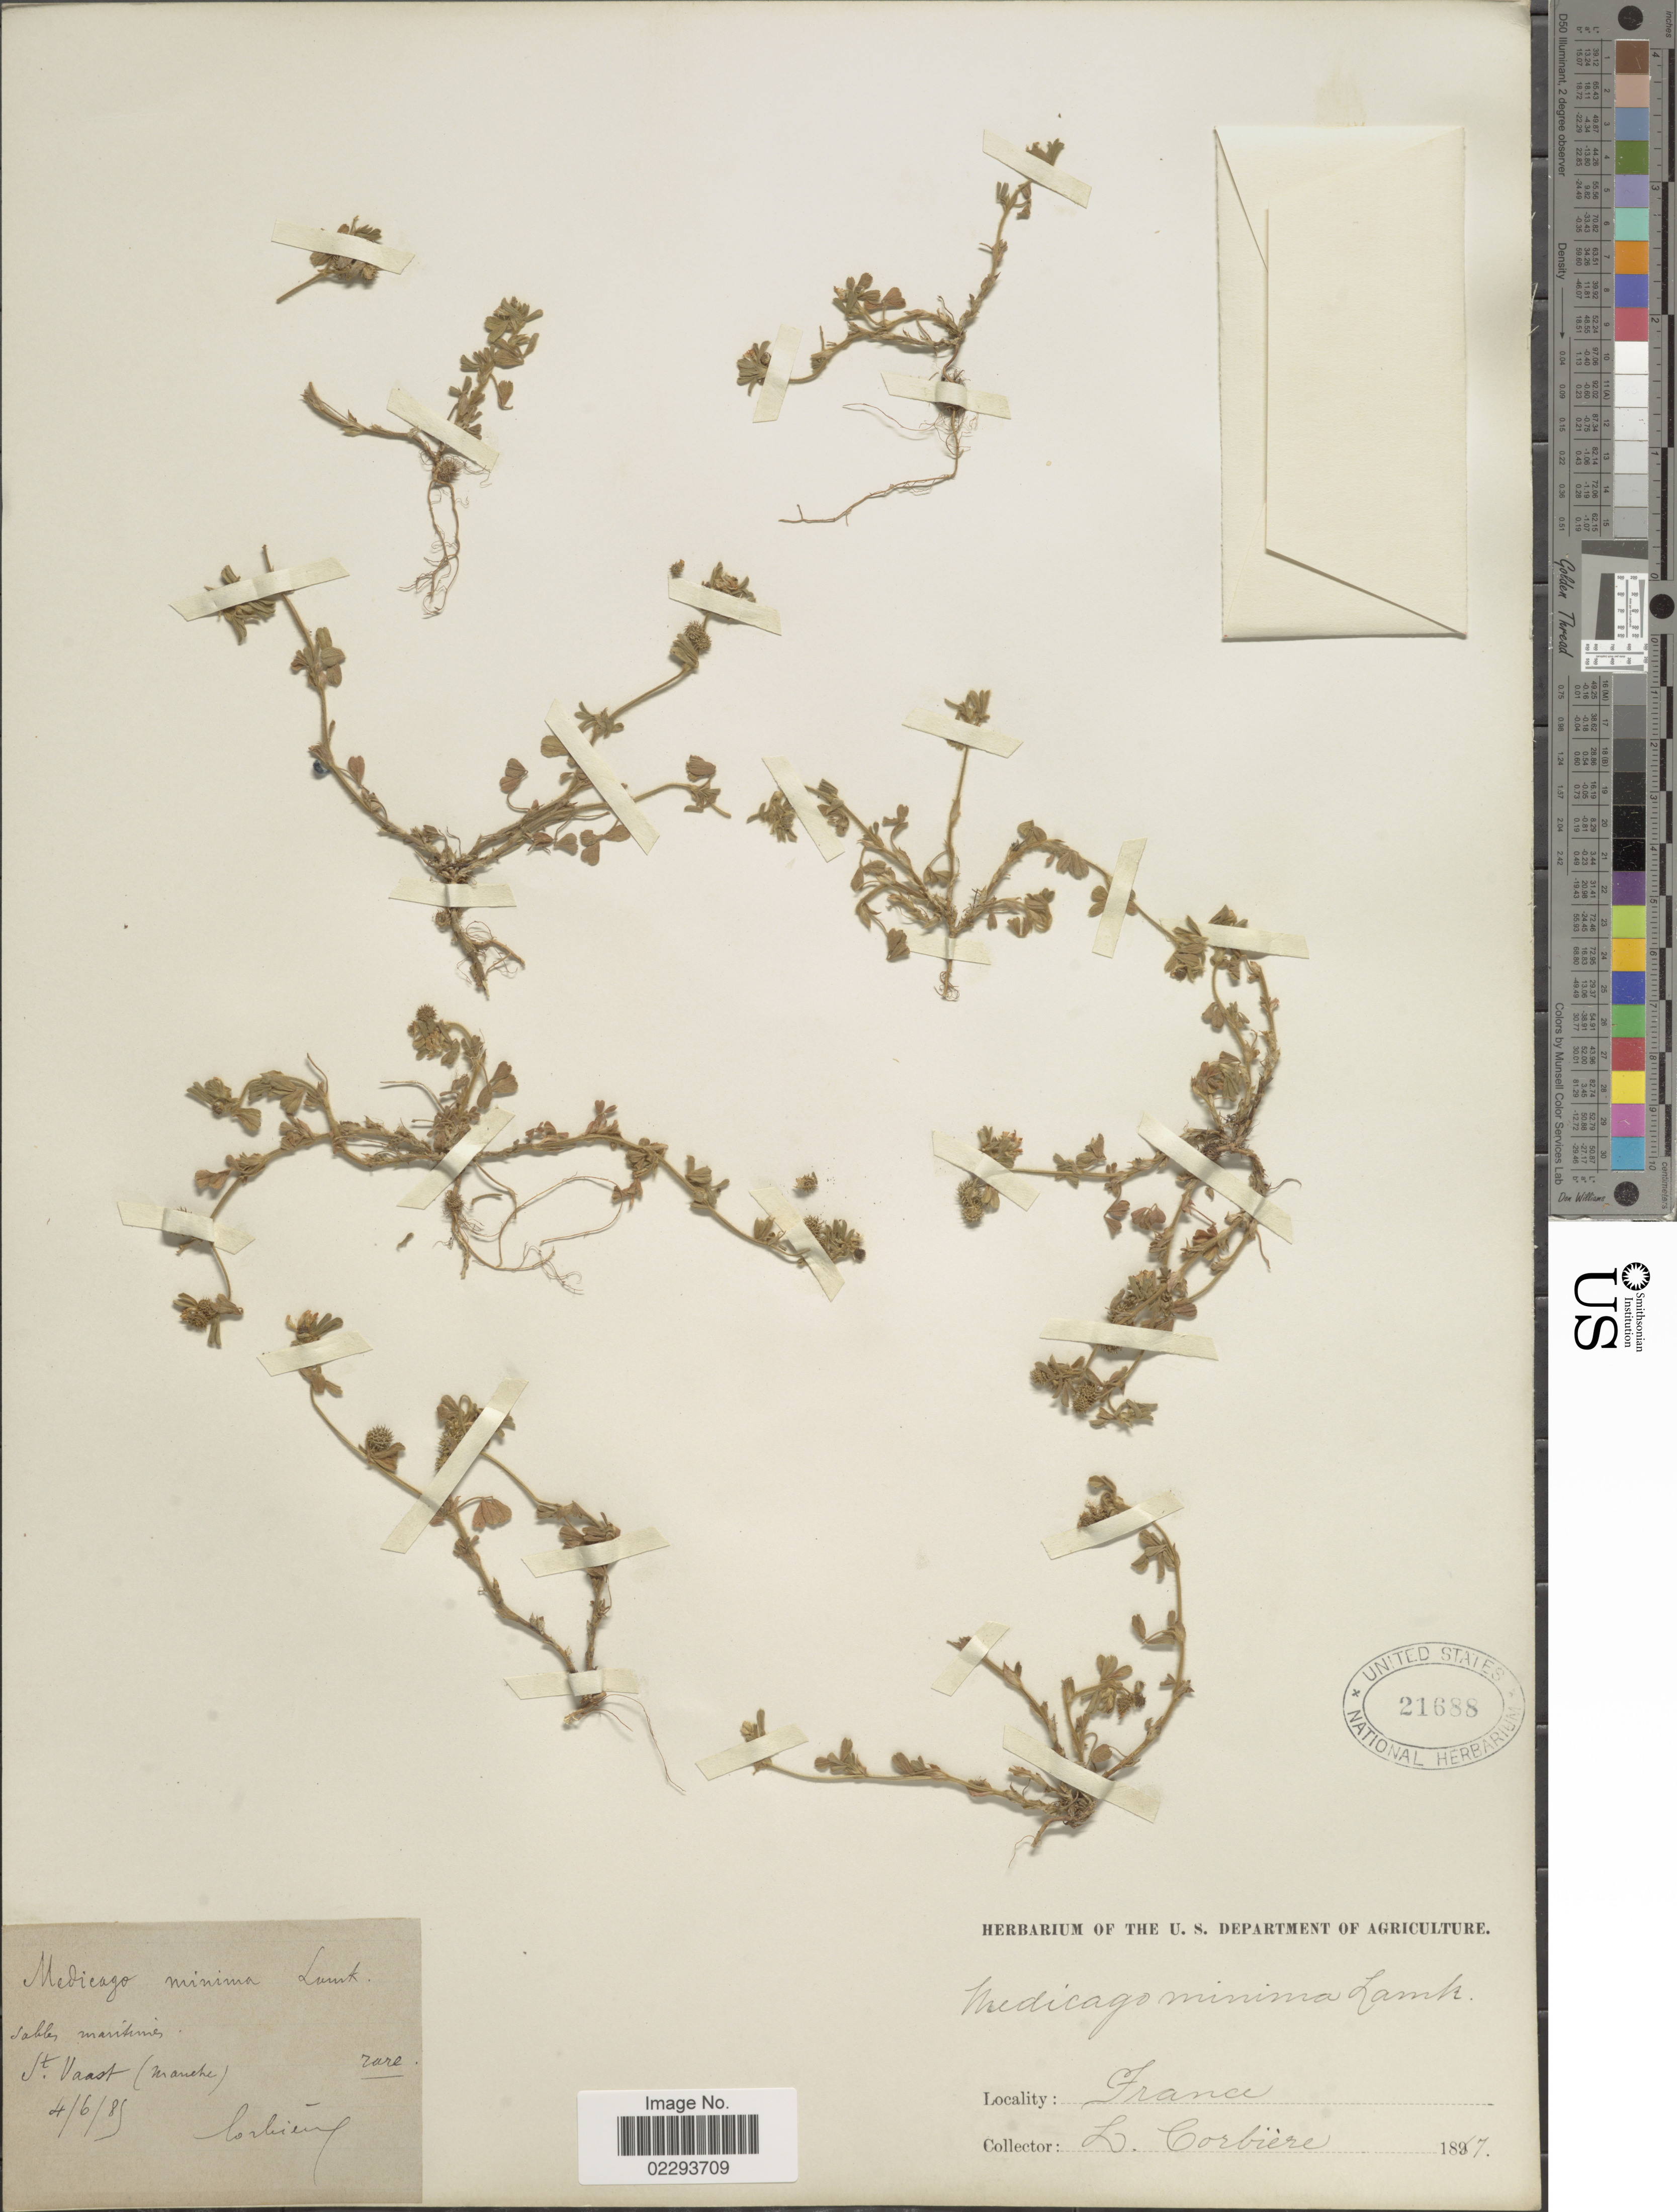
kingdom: Plantae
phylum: Tracheophyta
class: Magnoliopsida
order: Fabales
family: Fabaceae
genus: Medicago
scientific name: Medicago minima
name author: Lam.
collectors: L. Corbière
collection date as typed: Transcribed d/m/y: 4/6/85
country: France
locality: France, Sables maritimes, St. Vaast (manche [interpreted]).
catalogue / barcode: US 21688